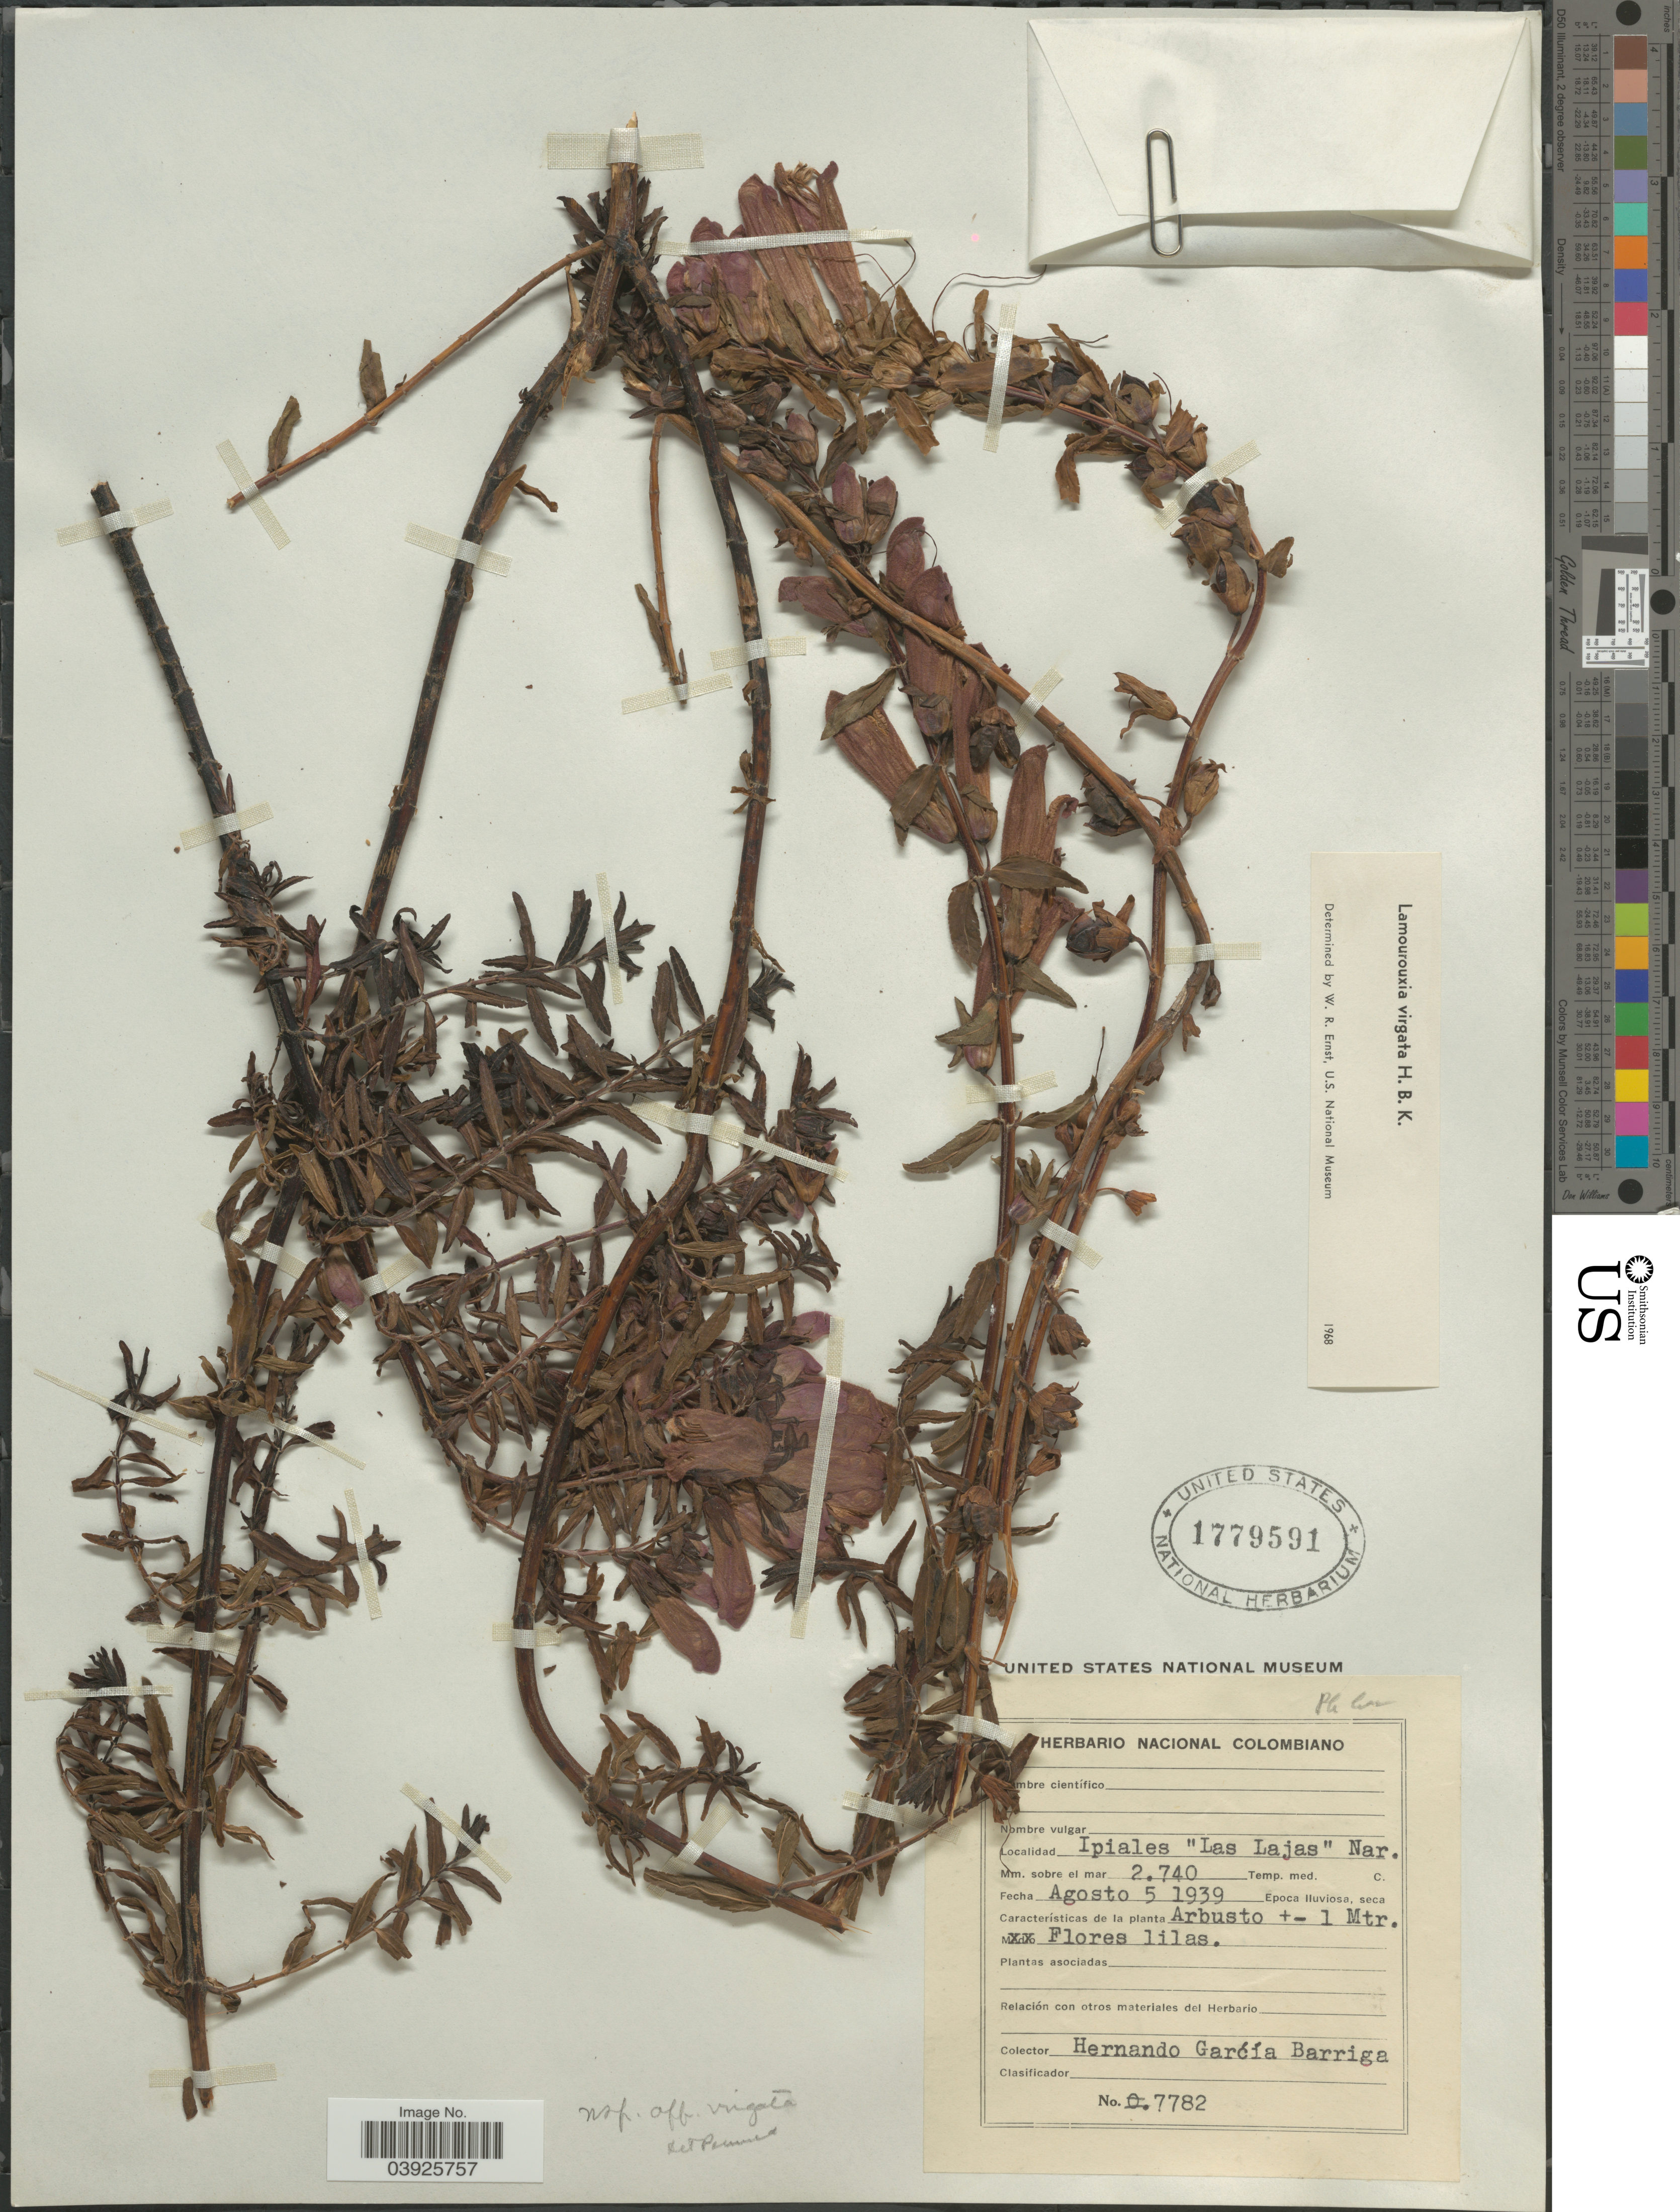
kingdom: Plantae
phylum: Tracheophyta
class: Magnoliopsida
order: Lamiales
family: Orobanchaceae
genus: Lamourouxia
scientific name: Lamourouxia virgata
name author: Kunth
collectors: H. García Barriga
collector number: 7782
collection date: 1939-08-05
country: Colombia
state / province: Nariño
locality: Ipiales "Las Lajas".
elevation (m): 2740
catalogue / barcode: US 1779591